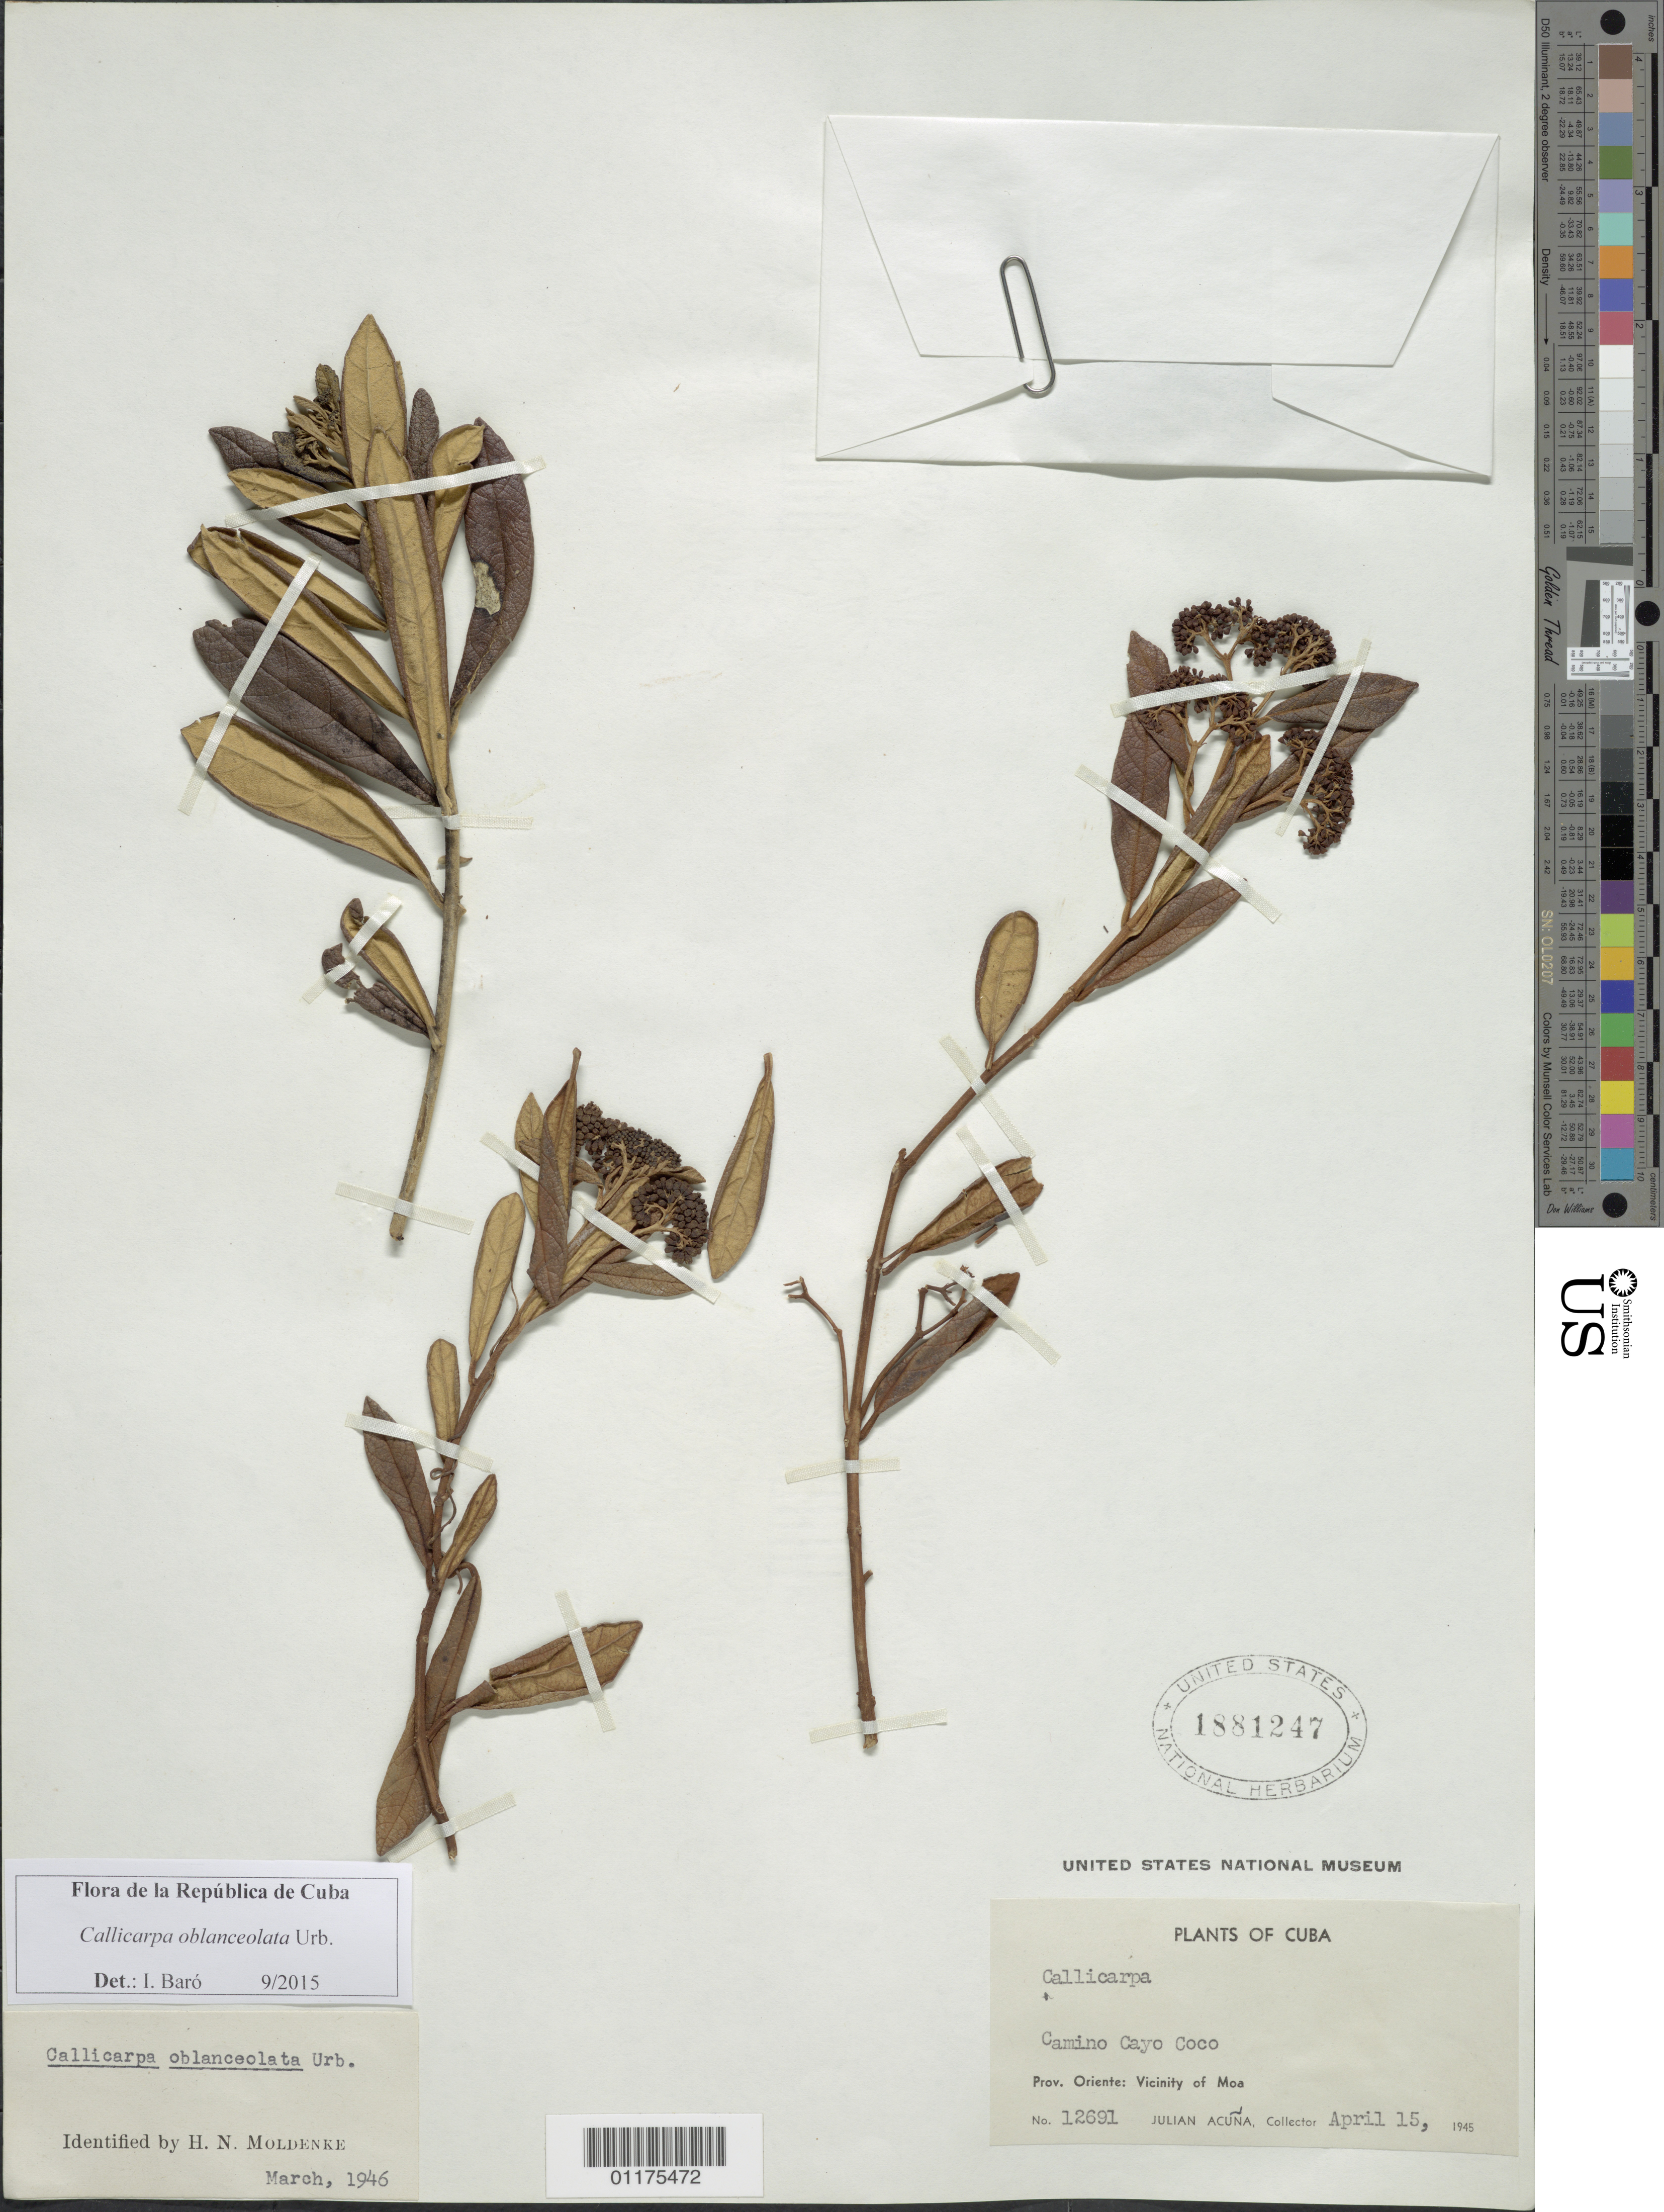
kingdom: Plantae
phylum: Tracheophyta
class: Magnoliopsida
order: Lamiales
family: Lamiaceae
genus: Callicarpa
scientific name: Callicarpa oblanceolata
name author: Urb.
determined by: Baró Oliedo, I.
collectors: J. Acuña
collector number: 12691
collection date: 1945-04-15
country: Cuba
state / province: Oriente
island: Cayo Coco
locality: Cayo Coco, vicinity of Moa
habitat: Road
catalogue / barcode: US 1881247